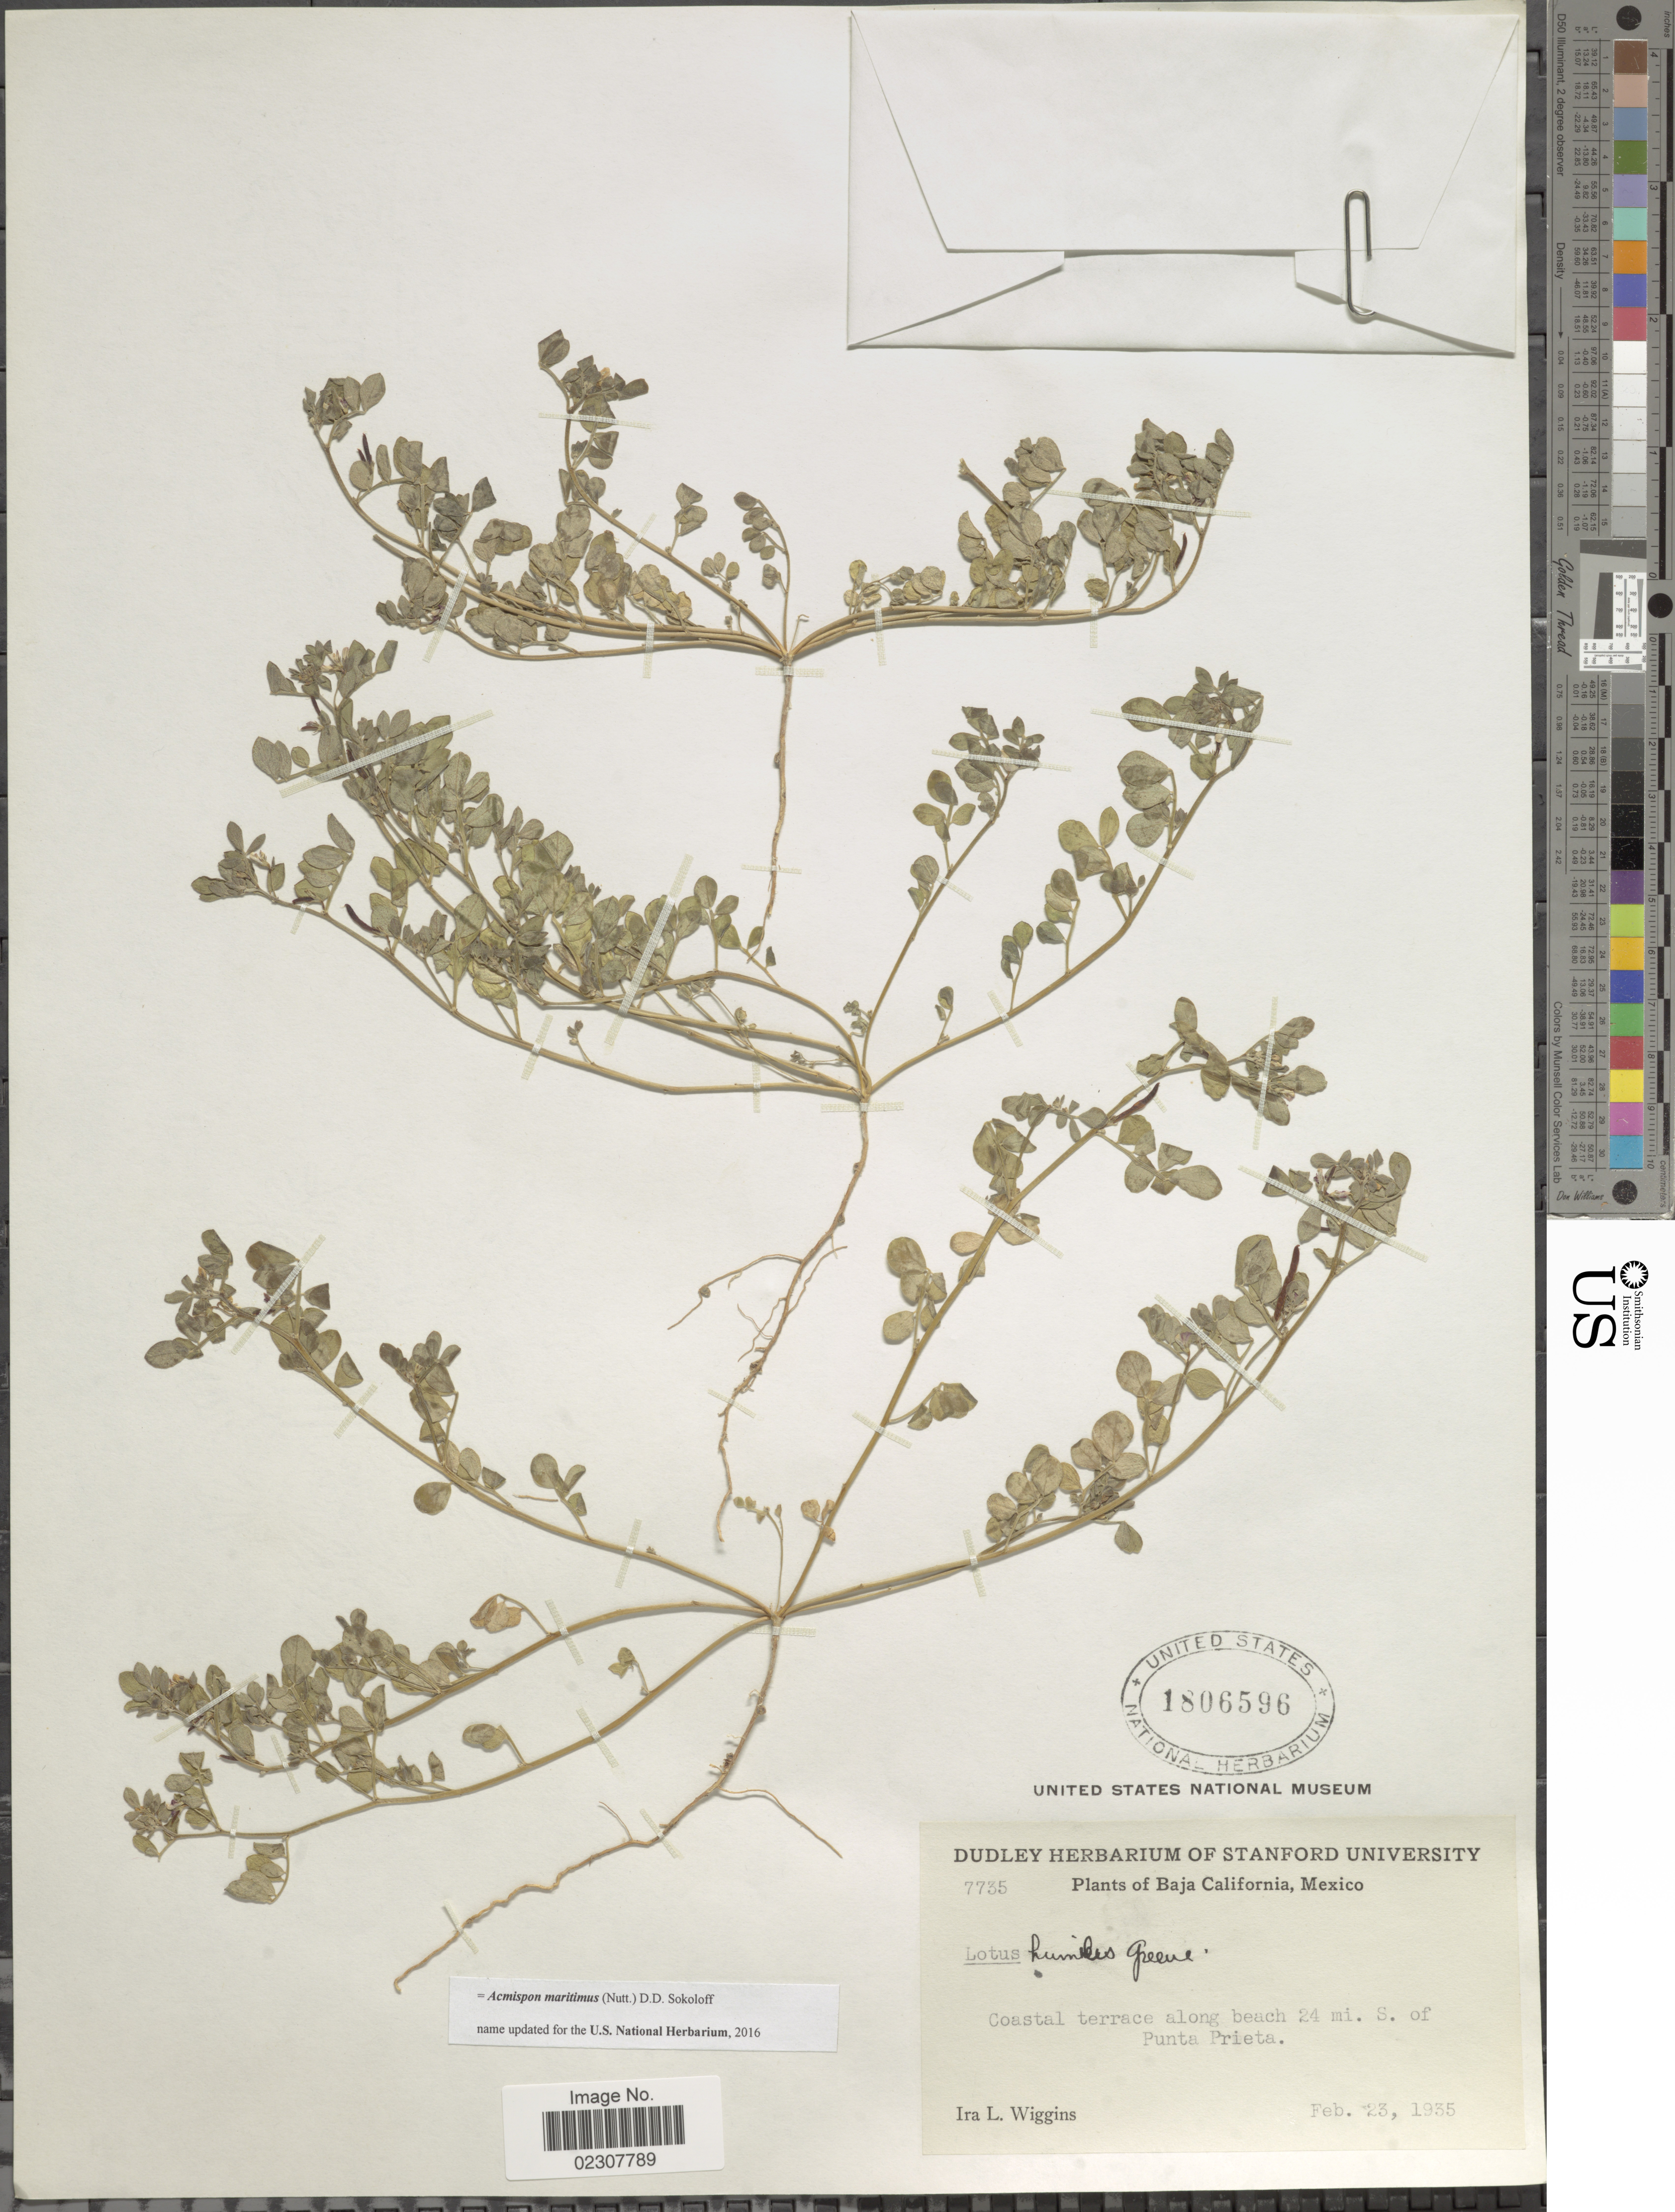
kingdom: Plantae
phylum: Tracheophyta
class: Magnoliopsida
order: Fabales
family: Fabaceae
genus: Acmispon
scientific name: Acmispon maritimus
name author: (Nutt.) D.D. Sokoloff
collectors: I. L. Wiggins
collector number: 7735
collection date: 1935-02-23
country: Mexico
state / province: Baja California Norte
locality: Coastal terrace along beach 24 mi. S. of Punta Prieta.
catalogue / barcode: US 1806596